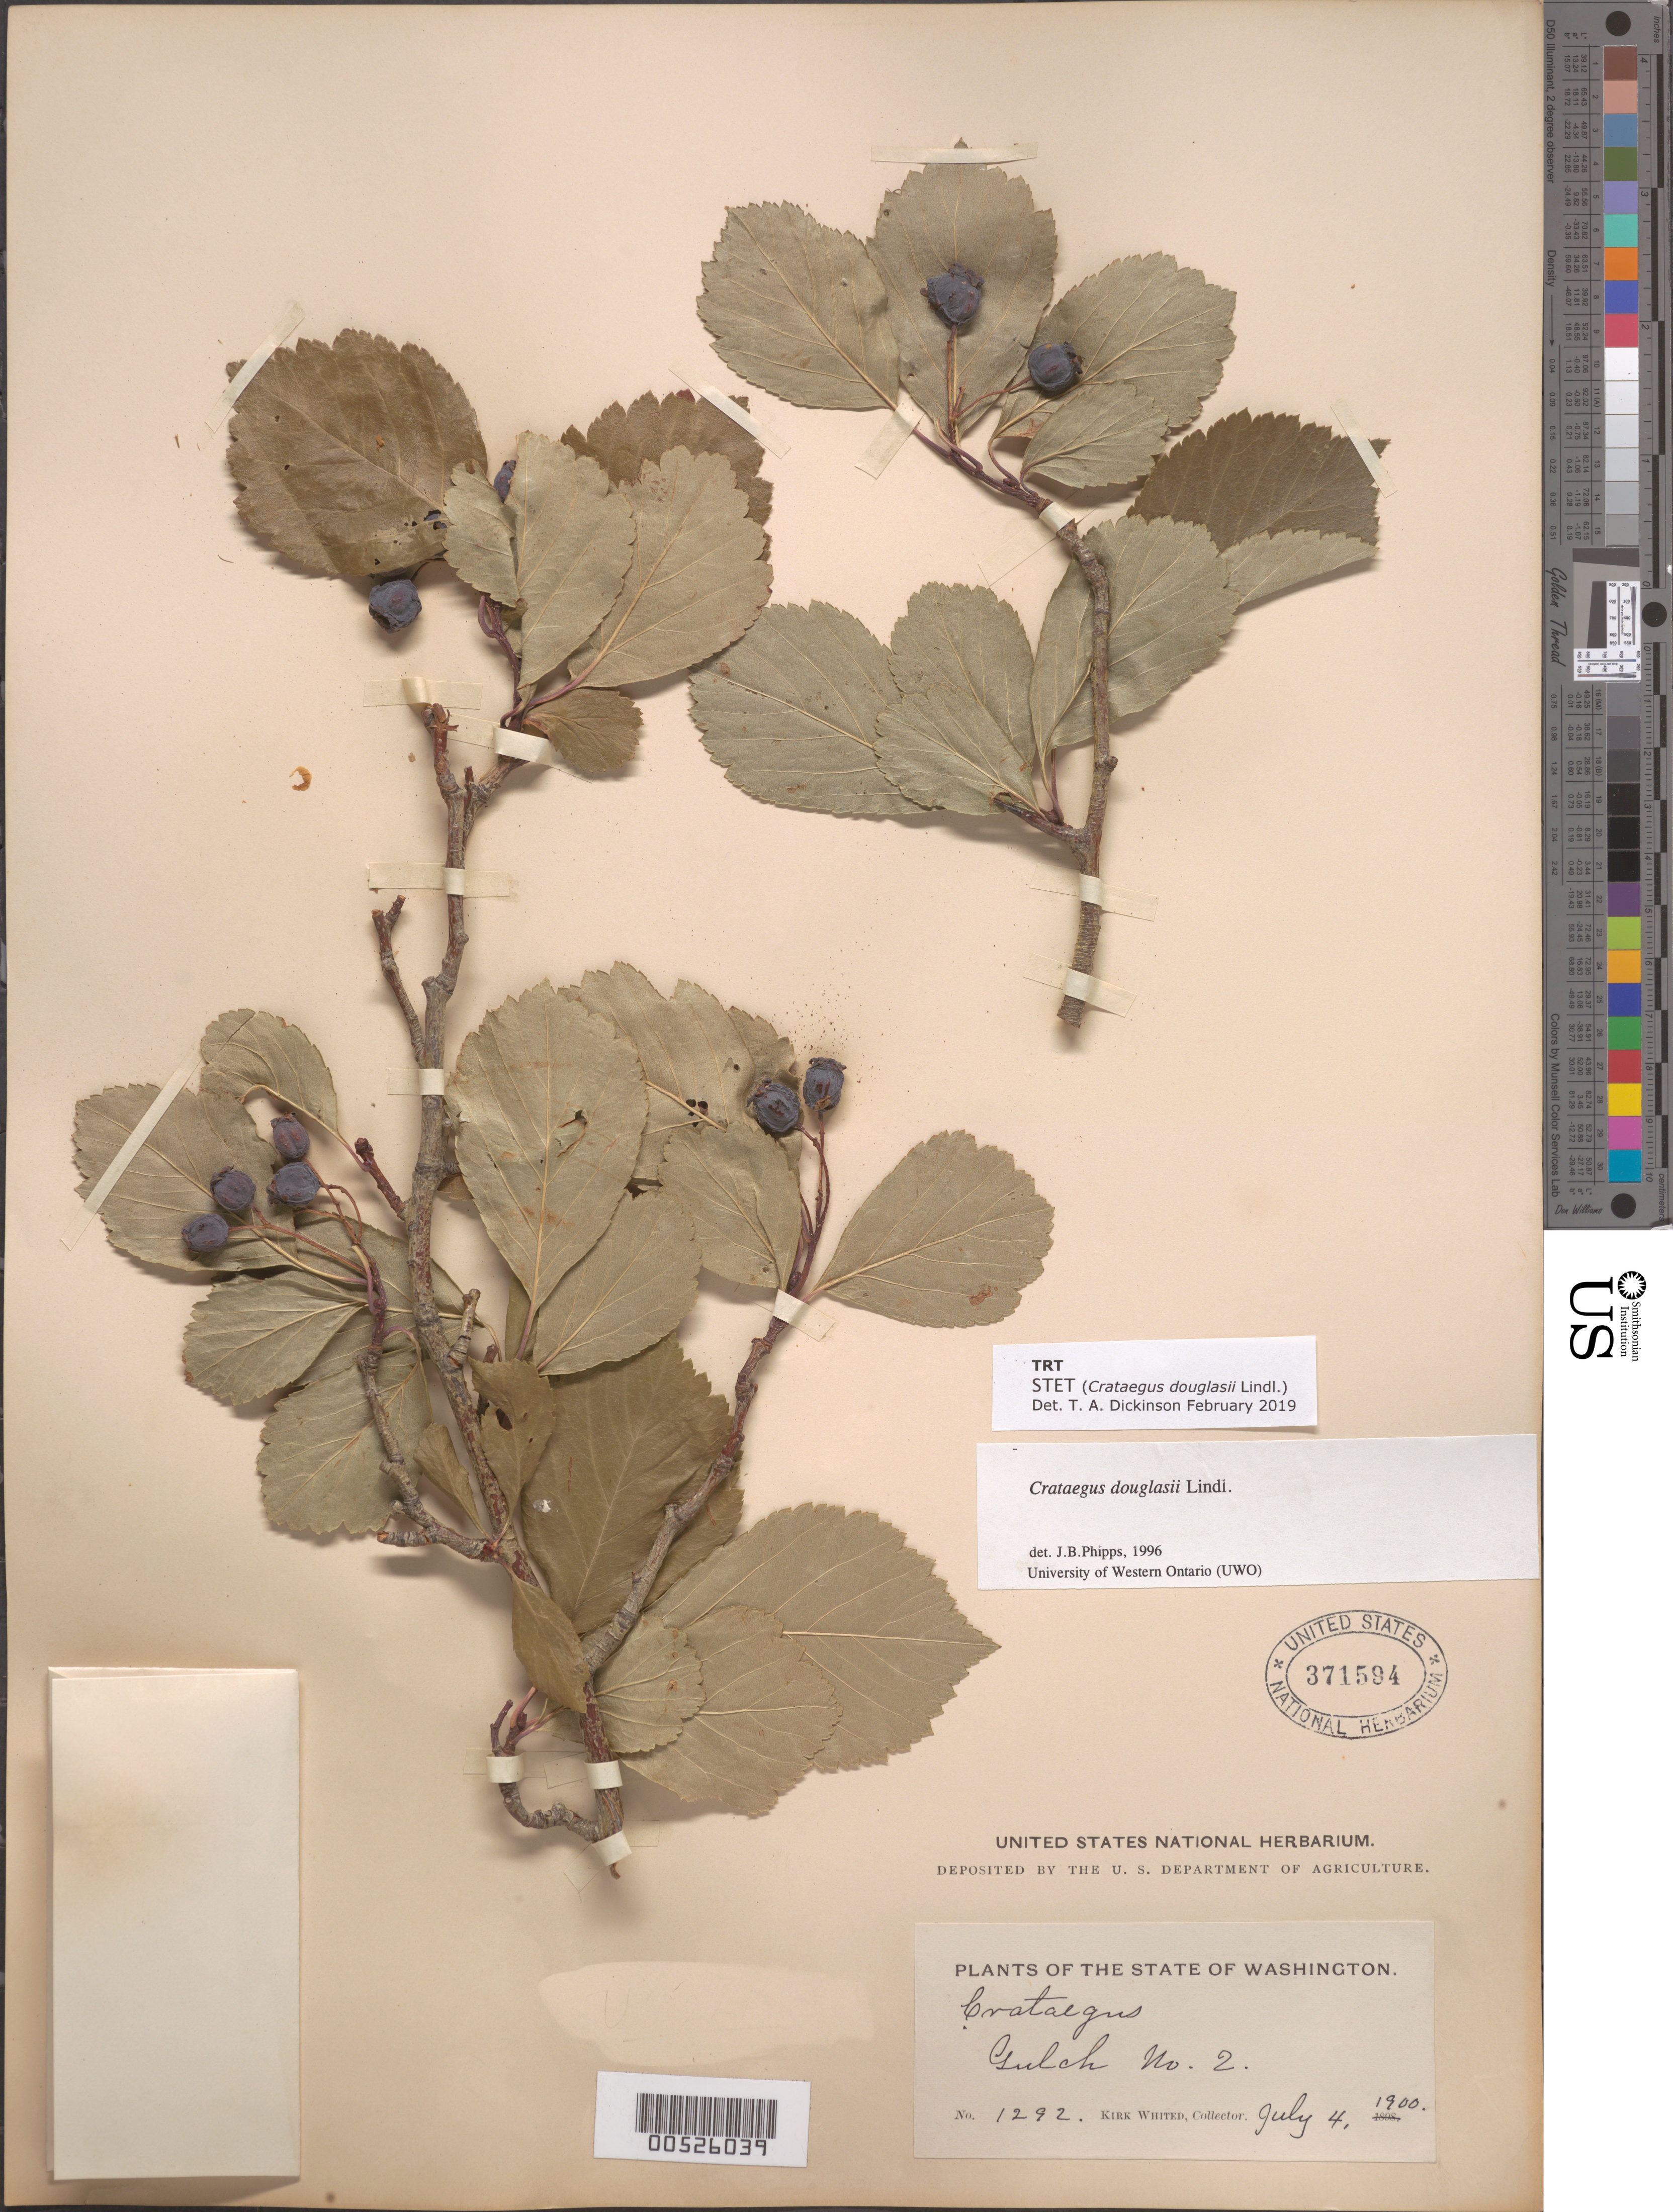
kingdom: Plantae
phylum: Tracheophyta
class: Magnoliopsida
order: Rosales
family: Rosaceae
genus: Crataegus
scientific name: Crataegus douglasii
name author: Lindl.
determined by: Phipps, James B., (UWO), University of Western Ontario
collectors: K. Whited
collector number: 1292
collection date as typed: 04 Jul 1900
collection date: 1900-07-04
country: United States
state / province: Washington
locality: Gulch No. 2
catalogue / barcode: US 371594